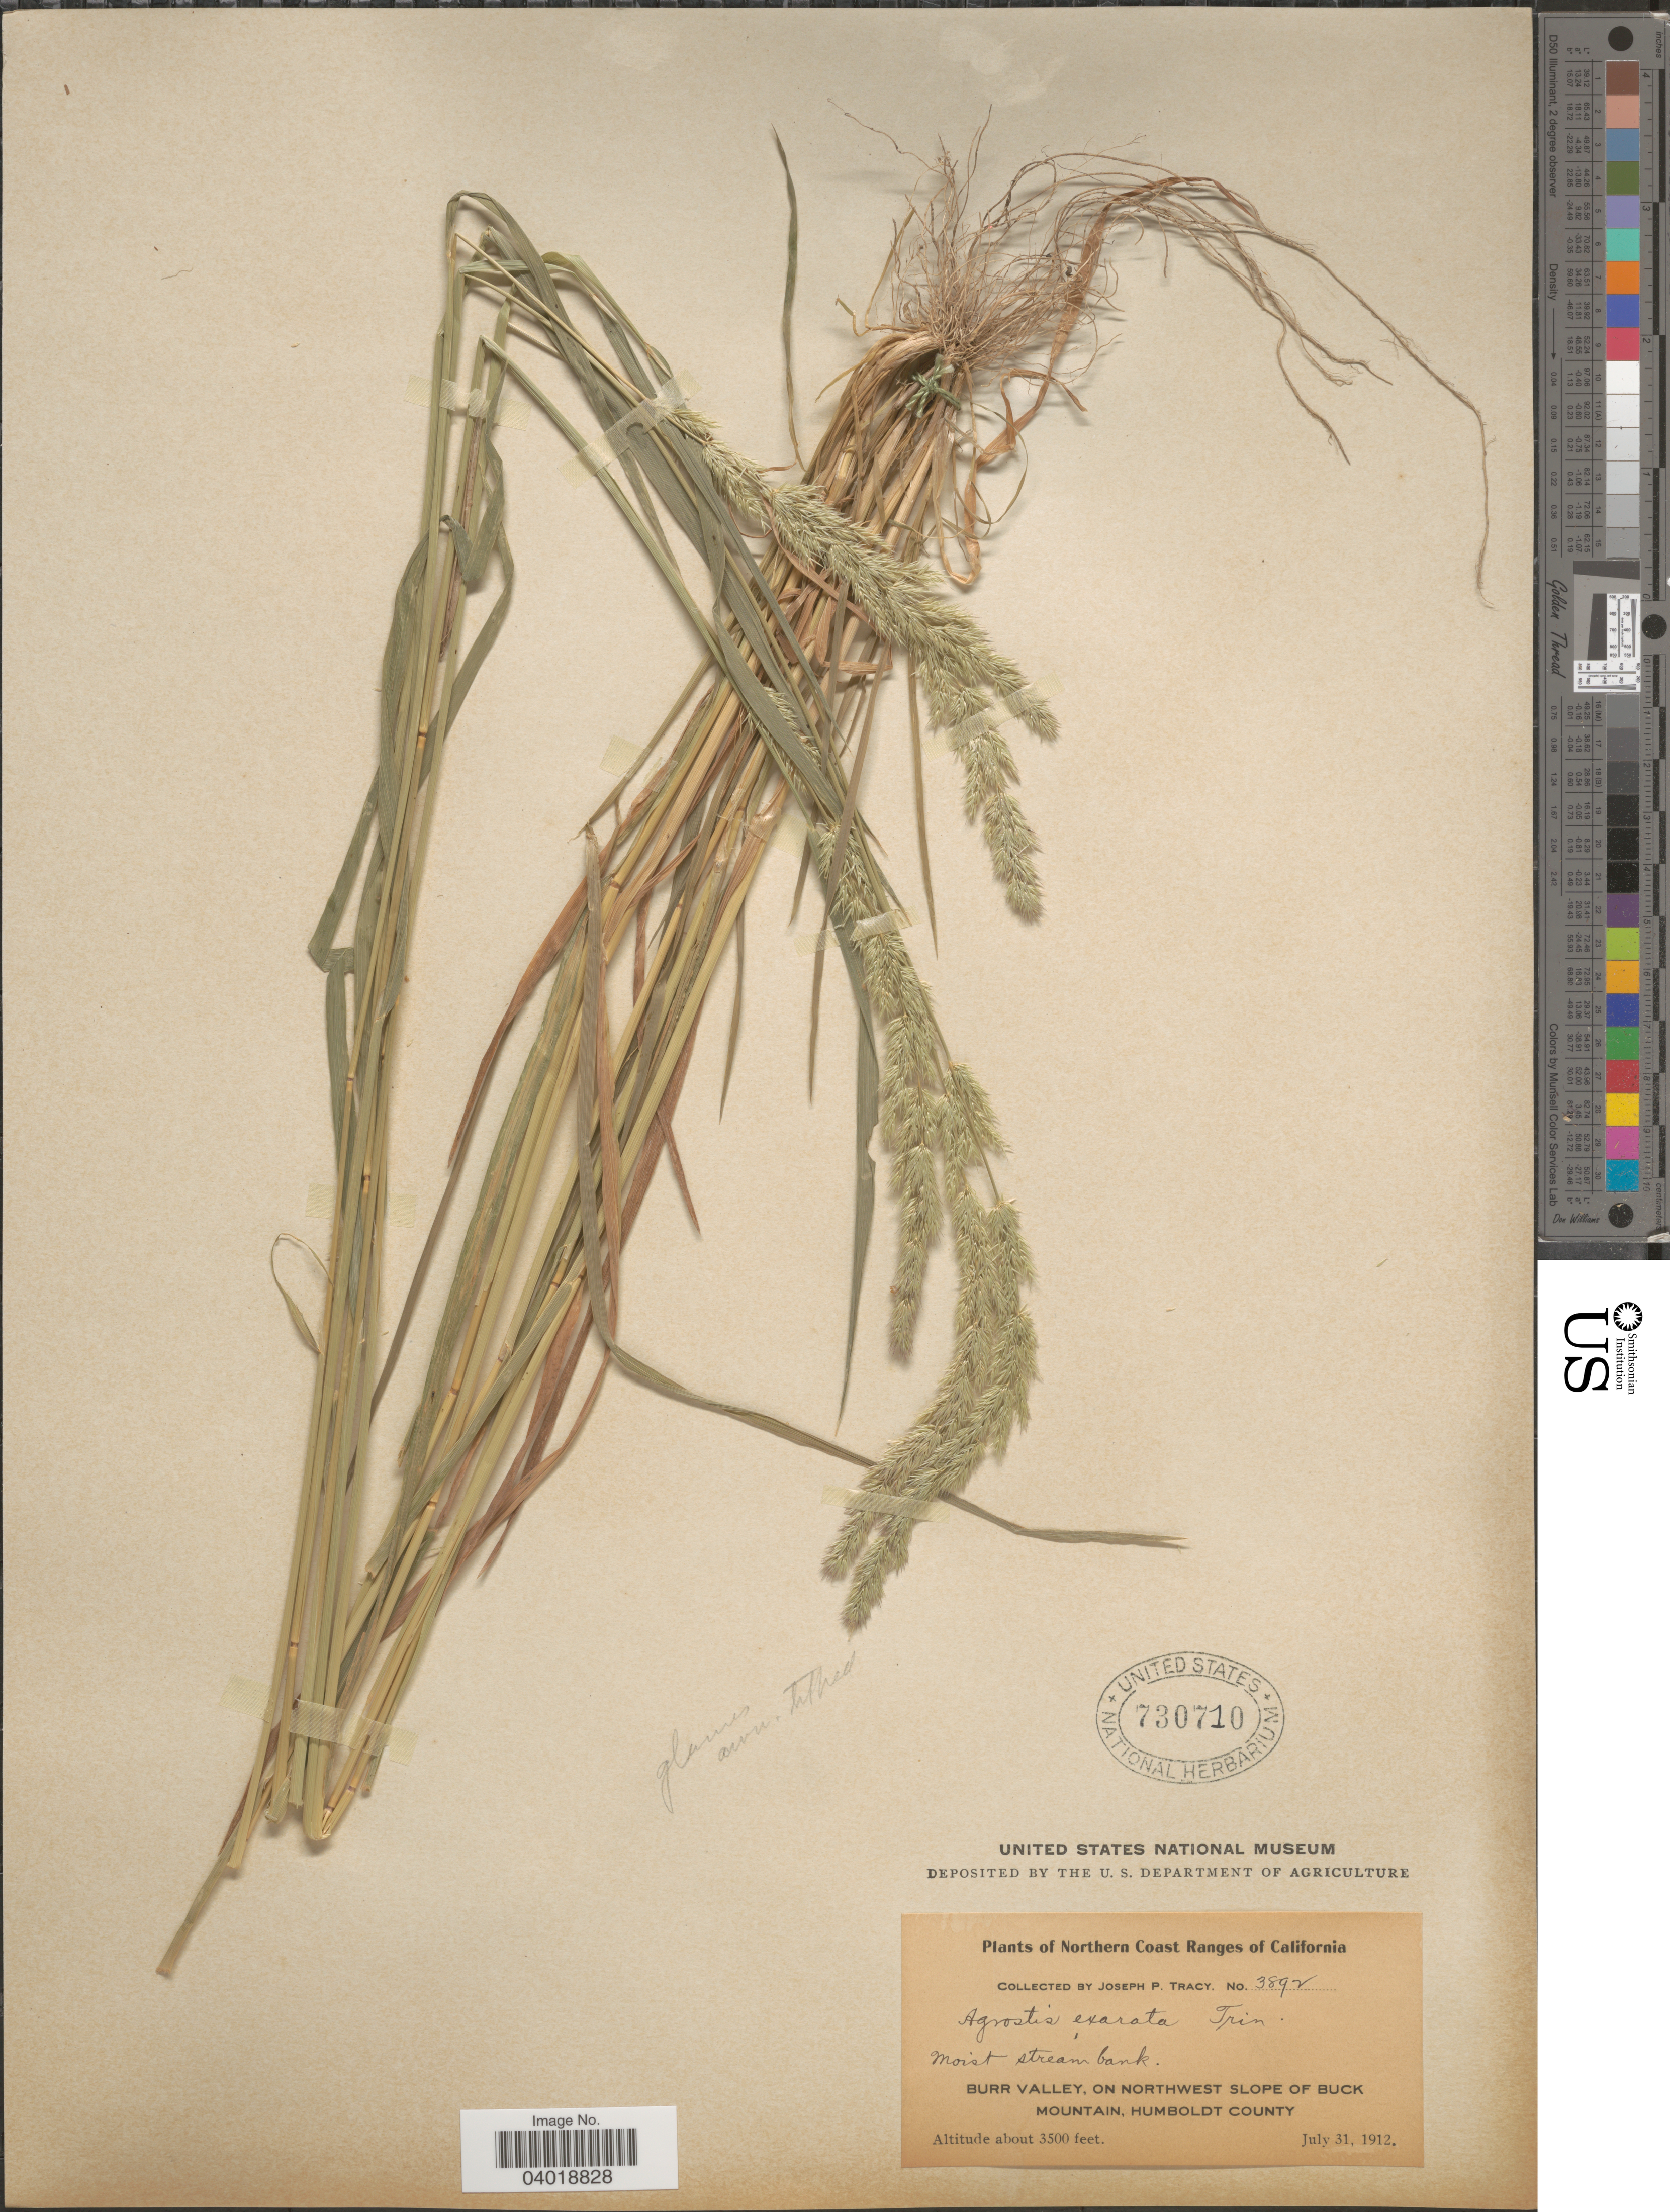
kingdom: Plantae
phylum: Tracheophyta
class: Liliopsida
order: Poales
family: Poaceae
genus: Agrostis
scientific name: Agrostis exarata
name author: Trin.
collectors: J. Tracy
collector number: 3892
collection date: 1912-07-31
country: United States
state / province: California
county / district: Humboldt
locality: Northern Coast Ranges of California. Burr Valley, on northwest slope of Buck Mountain, Humboldt County.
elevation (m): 1067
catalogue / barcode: US 730710